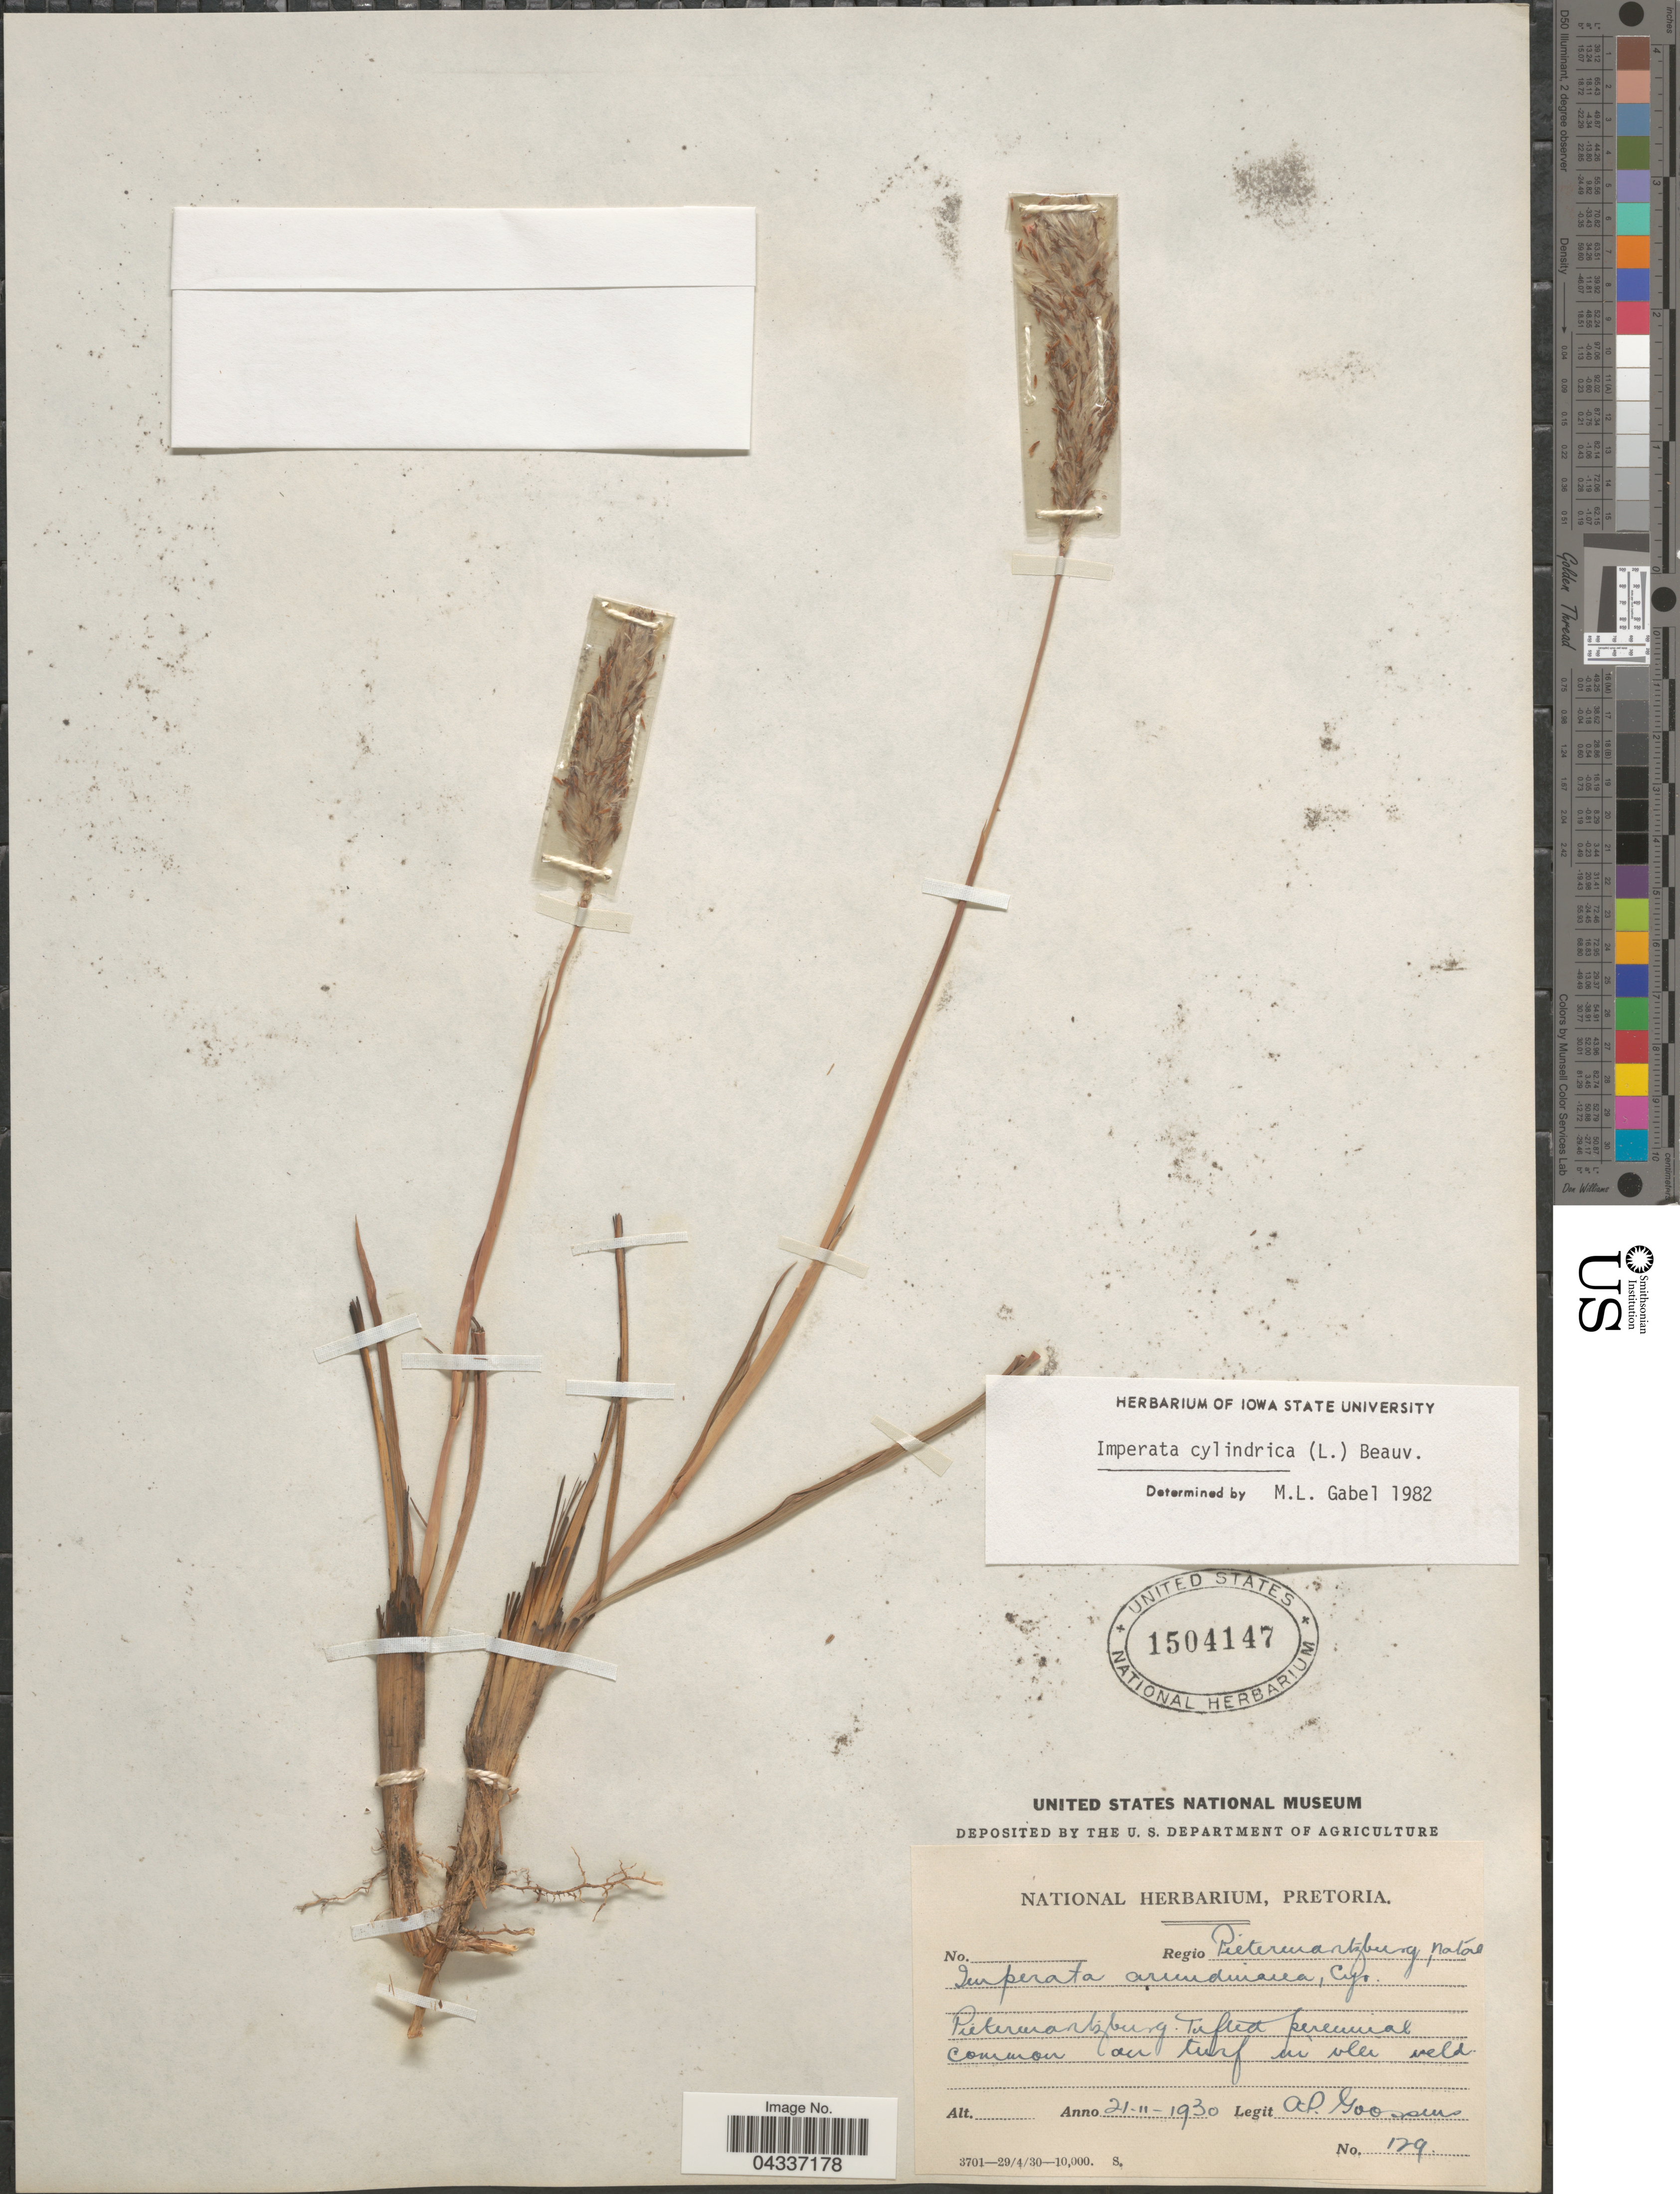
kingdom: Plantae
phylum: Tracheophyta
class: Liliopsida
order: Poales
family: Poaceae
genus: Imperata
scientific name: Imperata cylindrica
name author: (L.) P. Beauv.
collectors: A. P. G. Goossens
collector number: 129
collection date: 1930-11-21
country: South Africa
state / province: KwaZulu-Natal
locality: Regio Pietermantzburg, Natal. Pietermantzburg.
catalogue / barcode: US 1504147